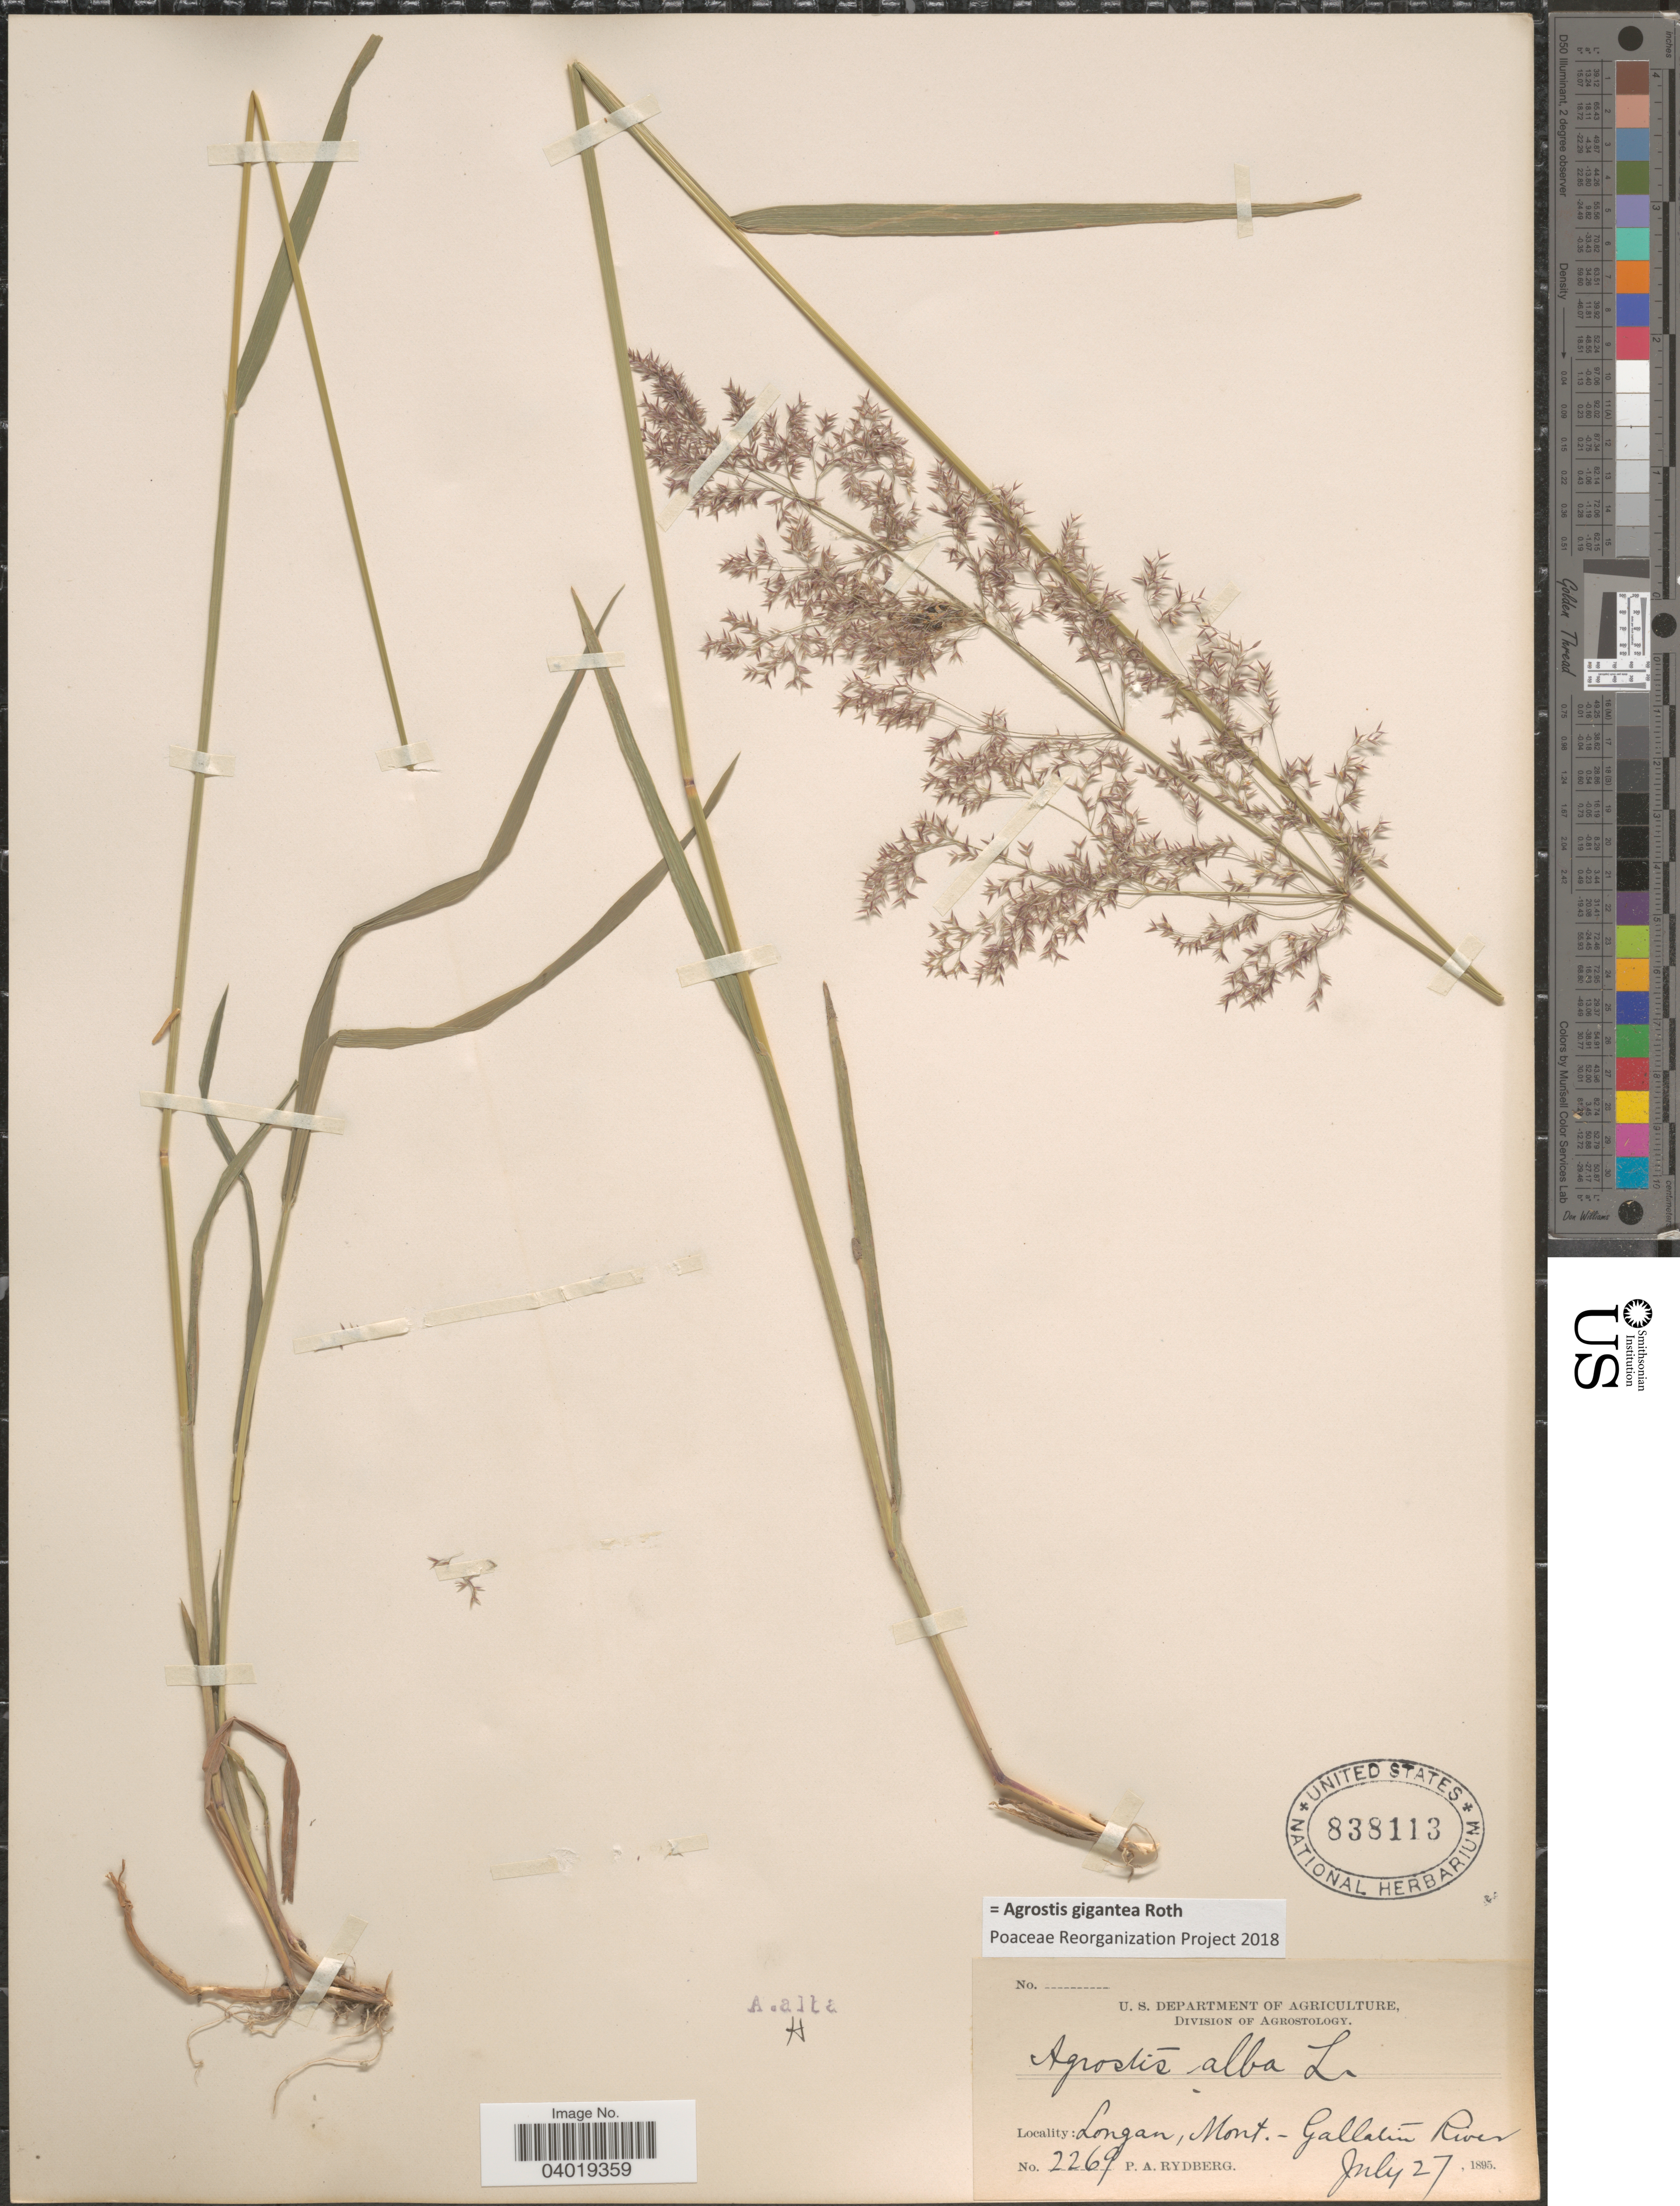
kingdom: Plantae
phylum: Tracheophyta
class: Liliopsida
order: Poales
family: Poaceae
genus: Agrostis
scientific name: Agrostis gigantea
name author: Roth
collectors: P. A. Rydberg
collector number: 2269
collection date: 1895-07-27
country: United States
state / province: Montana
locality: Longan, - Gallatin River.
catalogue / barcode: US 838113